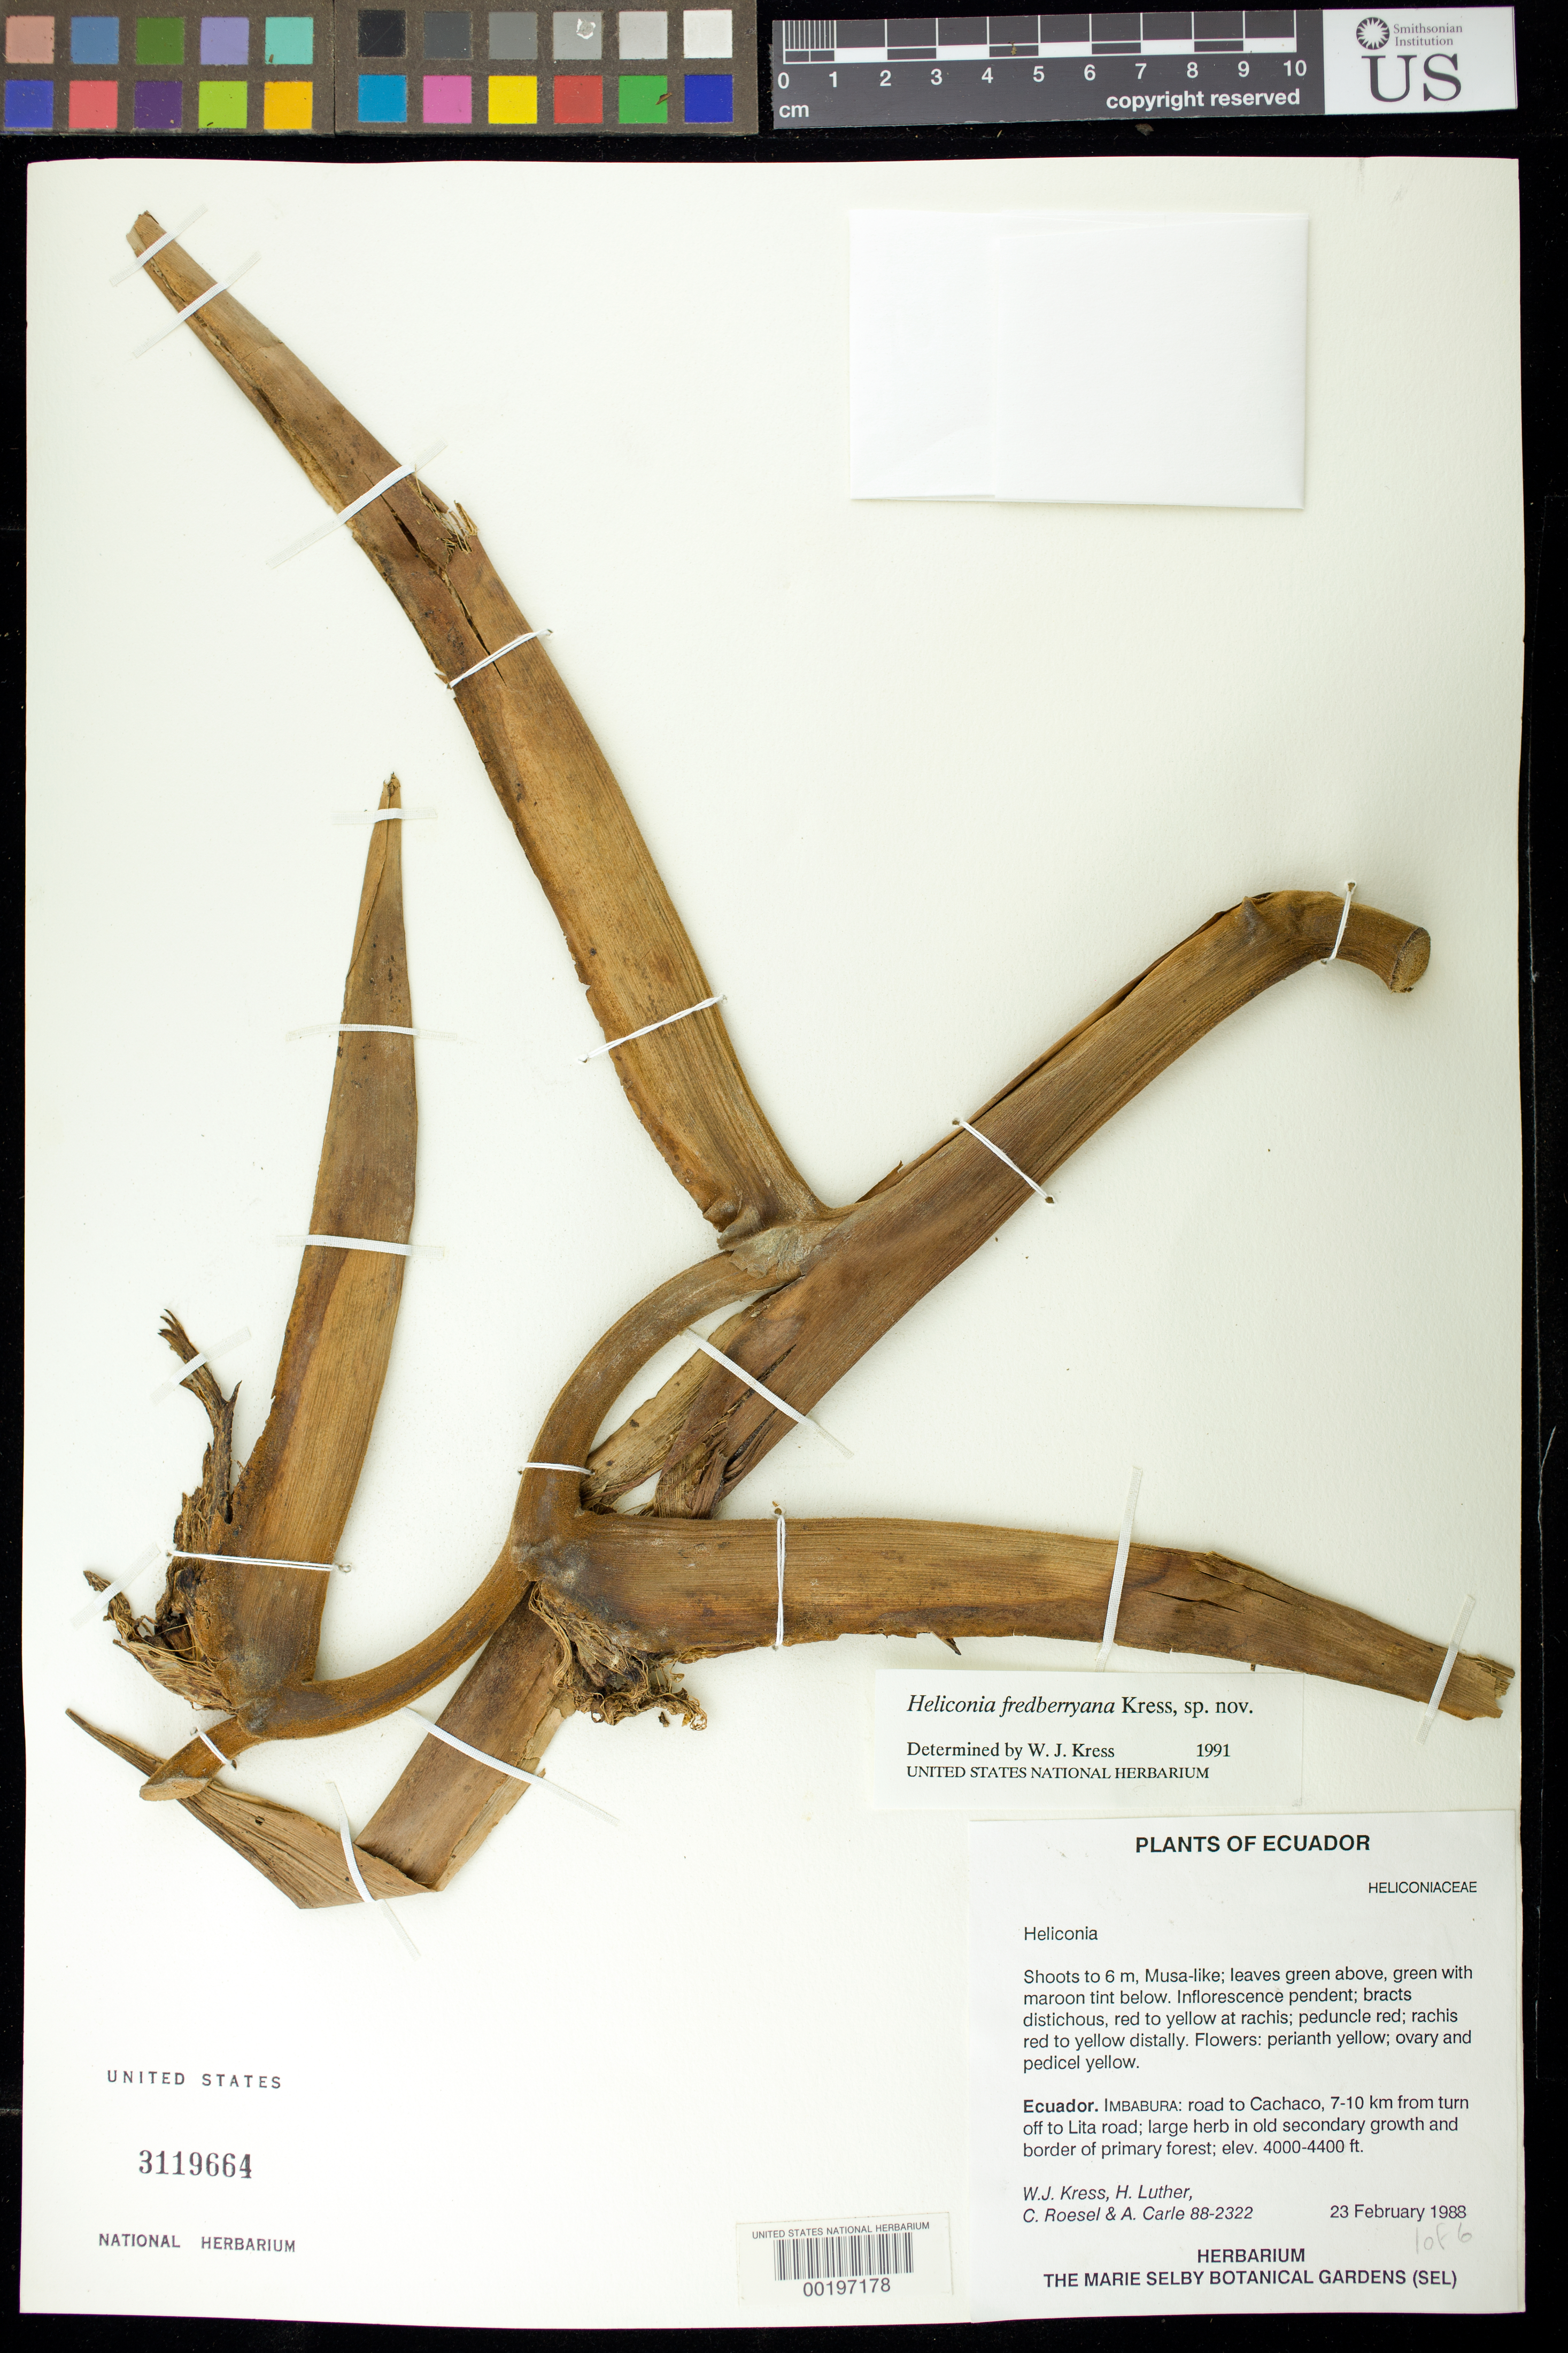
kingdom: Plantae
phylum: Tracheophyta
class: Liliopsida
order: Zingiberales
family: Heliconiaceae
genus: Heliconia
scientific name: Heliconia fredberryana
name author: W.J. Kress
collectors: W. J. Kress, C. S. Roesel, A. Carle & Harry E. Luther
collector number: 88-2322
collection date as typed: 23 Feb 1988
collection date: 1988-02-23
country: Ecuador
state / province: Imbabura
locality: Road to Cachaco, 7-10 km from turn of L to Lita road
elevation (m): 1219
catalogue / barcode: US 3119664